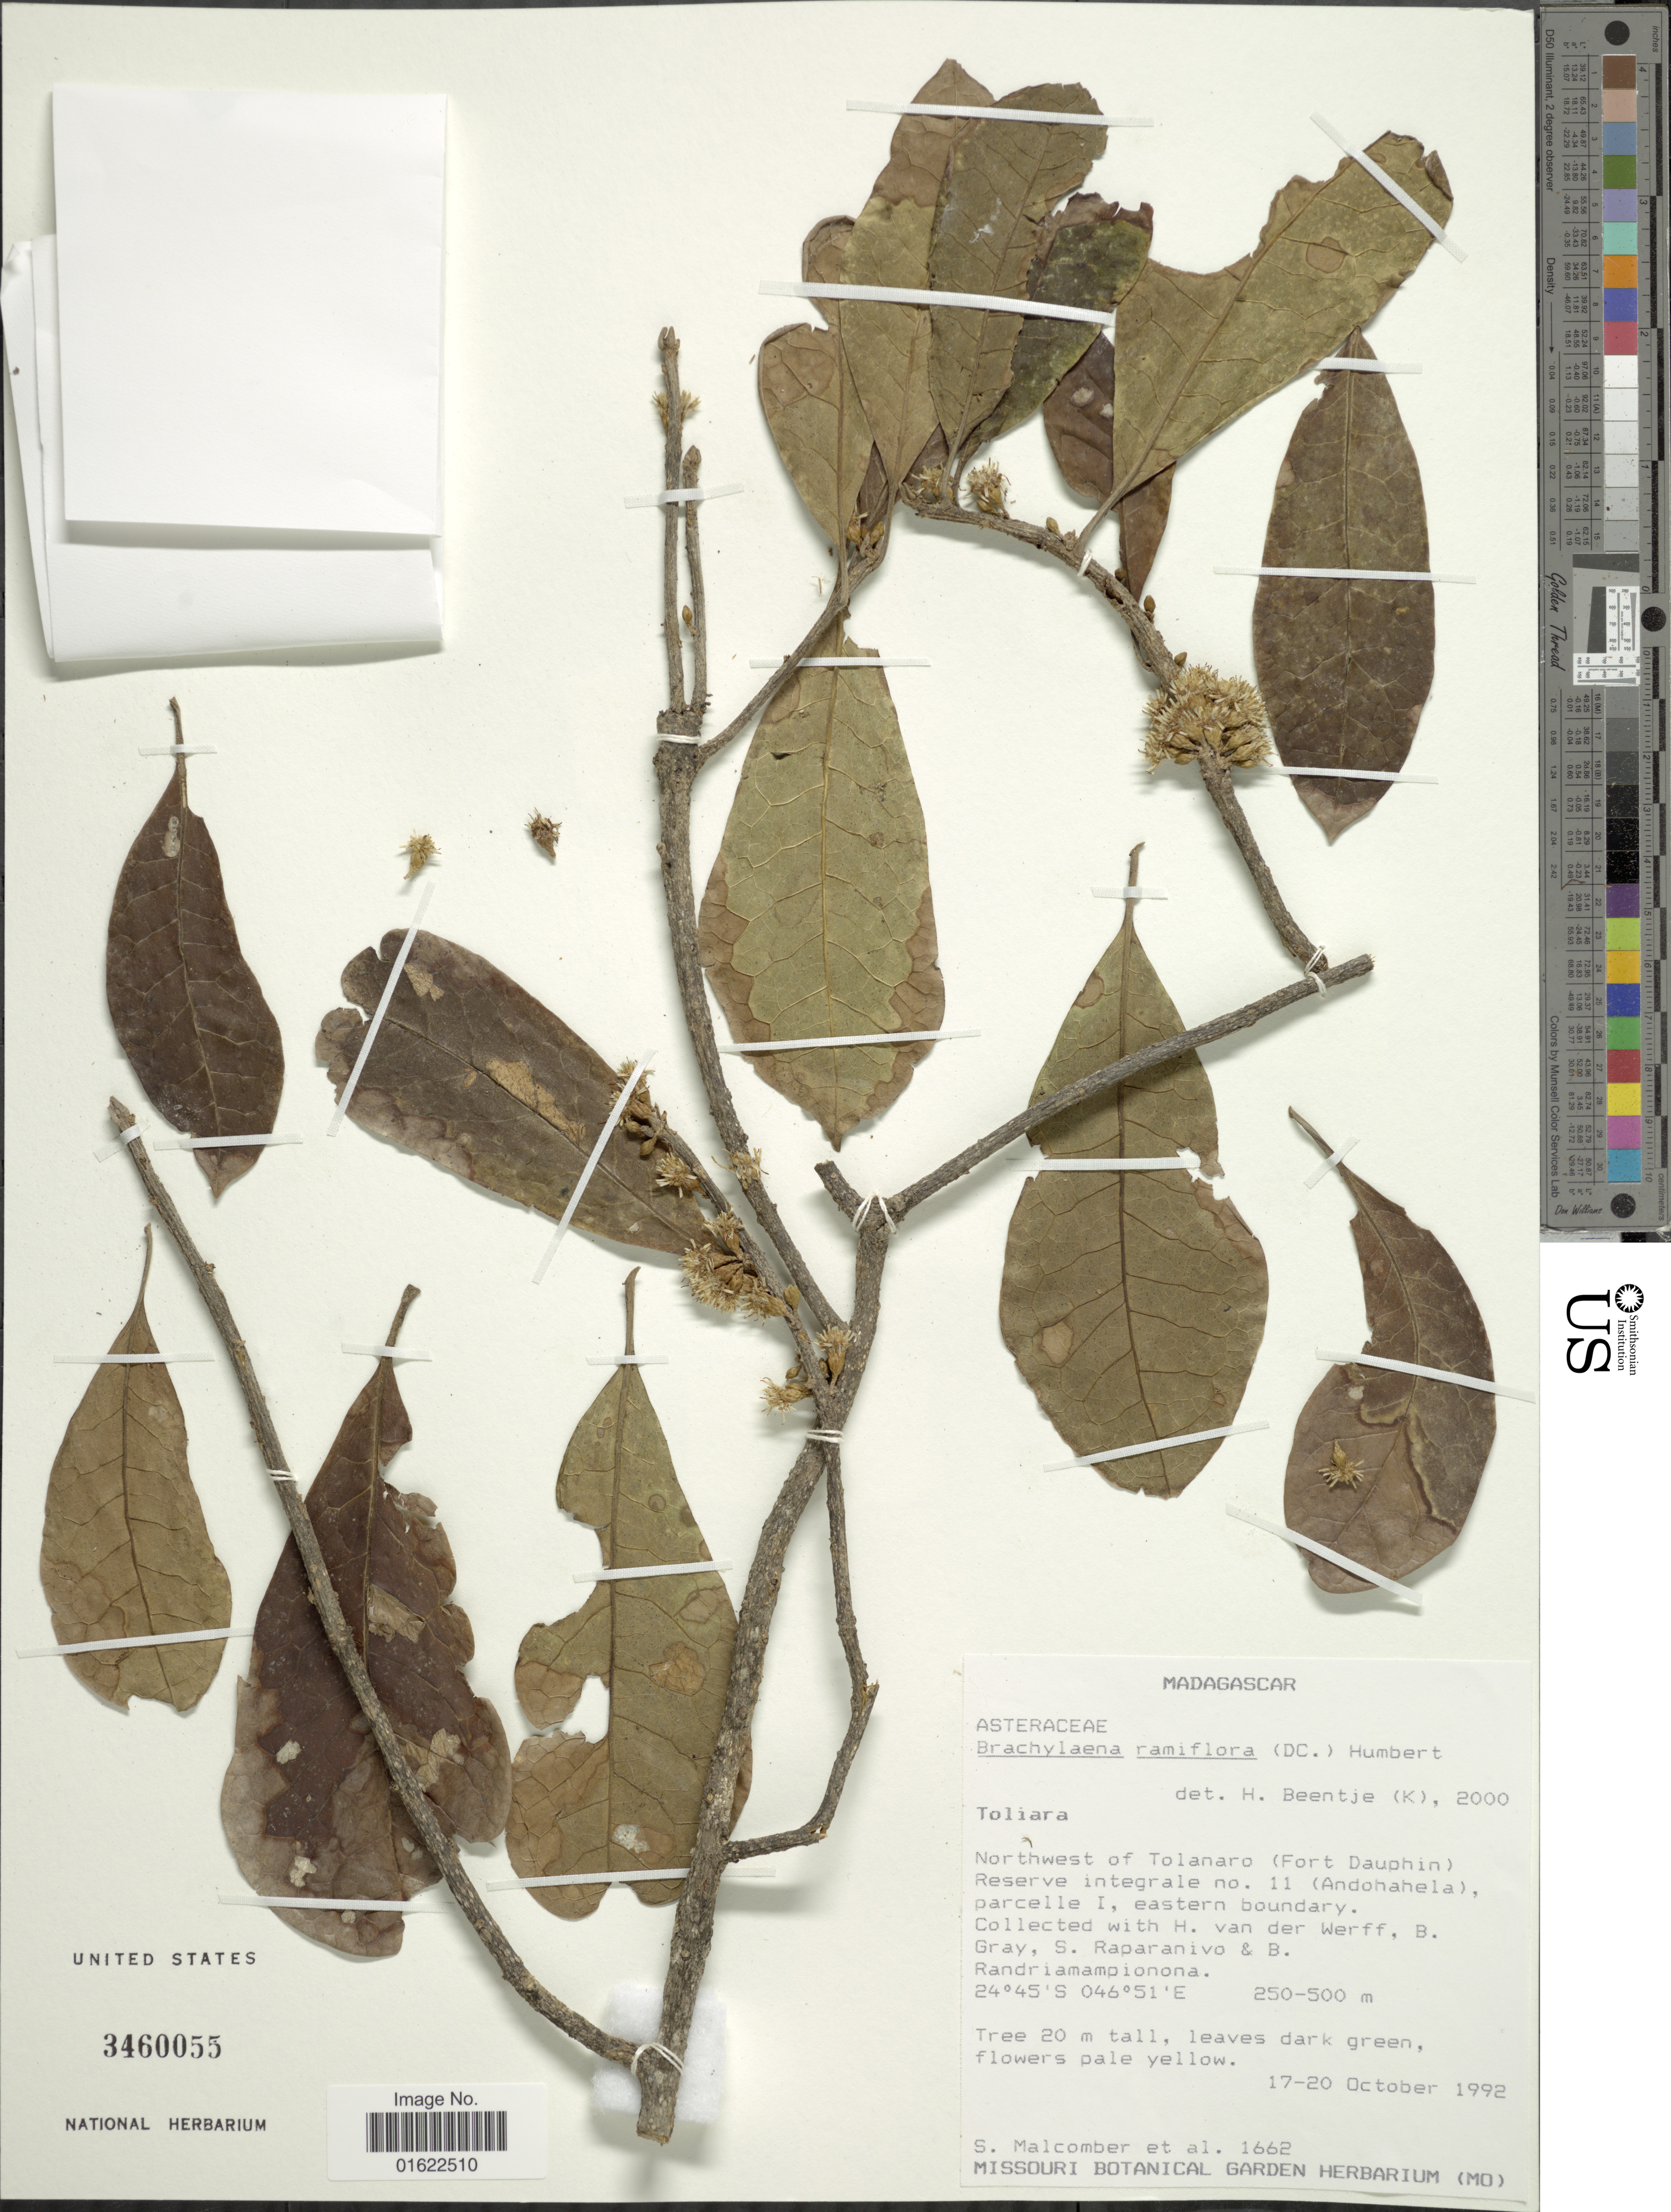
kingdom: Plantae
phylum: Tracheophyta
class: Magnoliopsida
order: Asterales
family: Asteraceae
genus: Brachylaena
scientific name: Brachylaena ramiflora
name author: (DC.) Humbert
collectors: S. T. Malcomber & et al.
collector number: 1662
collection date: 1992-10-17/1992-10-20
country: Madagascar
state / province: Anosy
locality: Northwest of Tolanaro (Fort Dauphin), Reserve integrale no. 11 (Andohahela), parcelle I, eastern boundary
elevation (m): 250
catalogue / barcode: US 3460055